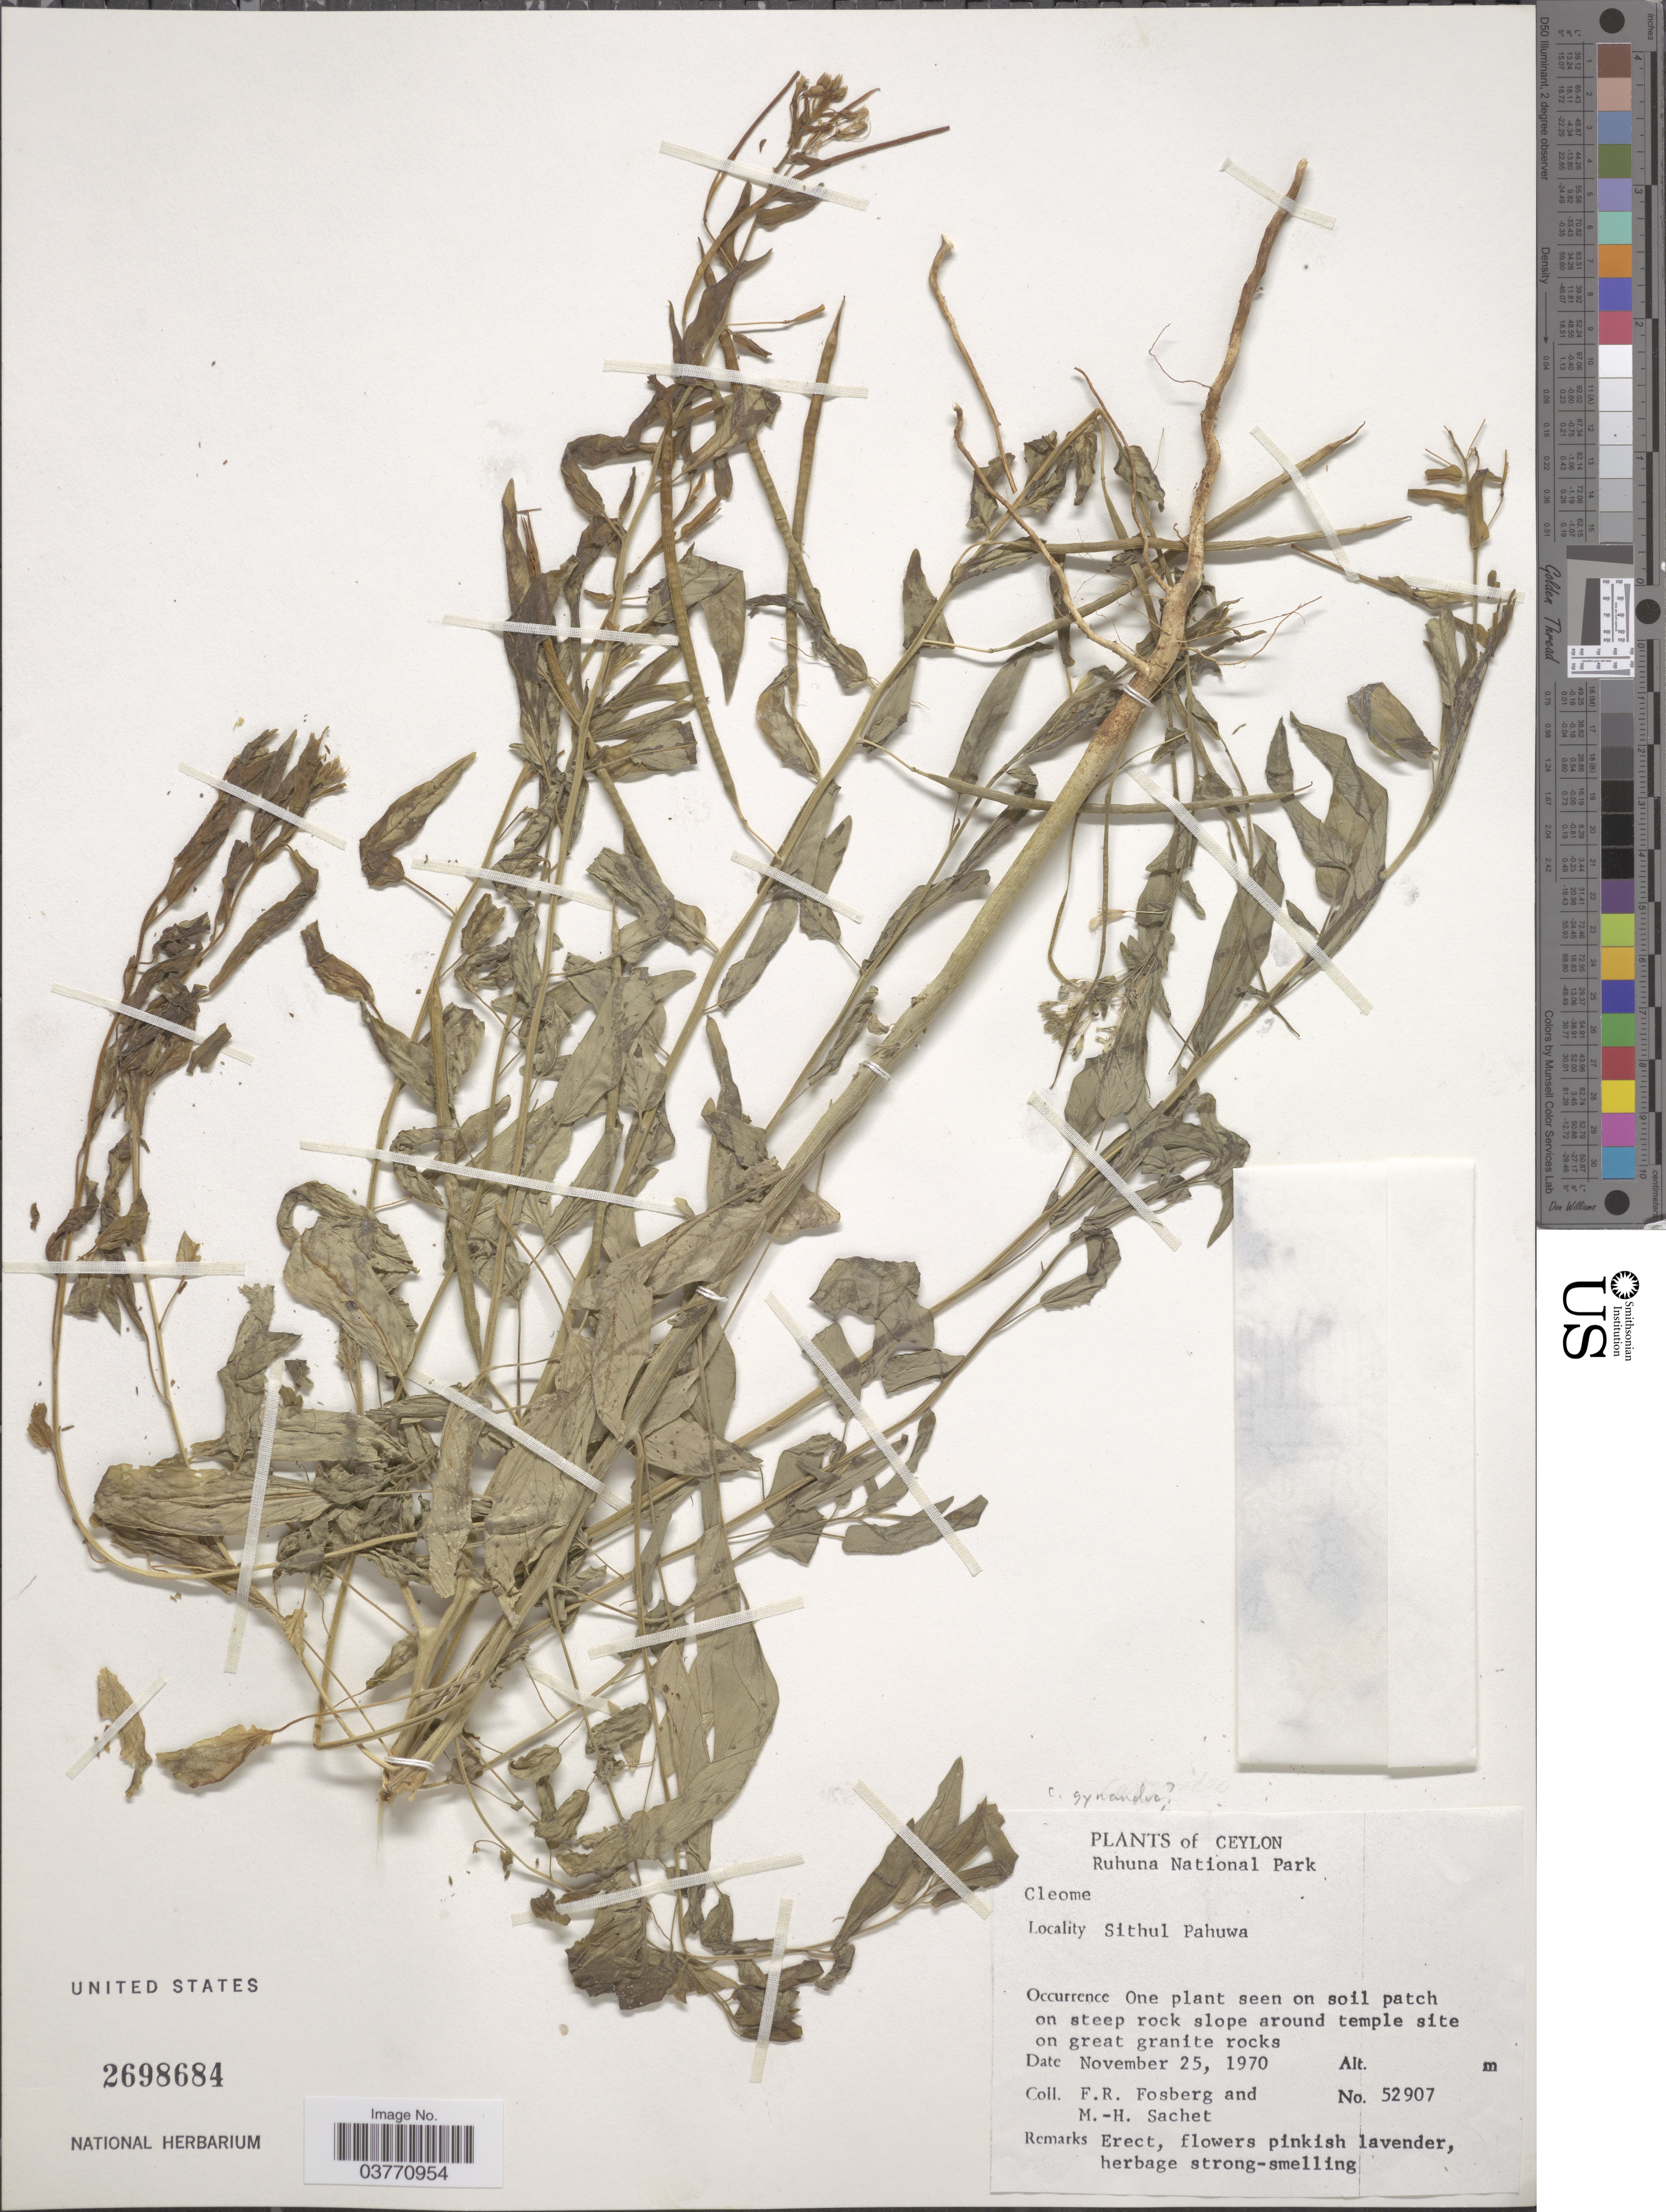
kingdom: Plantae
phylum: Tracheophyta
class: Magnoliopsida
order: Brassicales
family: Cleomaceae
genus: Sieruela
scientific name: Sieruela monophylla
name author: (L.) Roalson & J.C. Hall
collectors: F. R. Fosberg & M.-H. Sachet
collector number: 52907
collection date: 1970-11-25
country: Sri Lanka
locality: Ceylon. Ruhuna National Park. Sithul Pahuwa.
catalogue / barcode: US 2698684